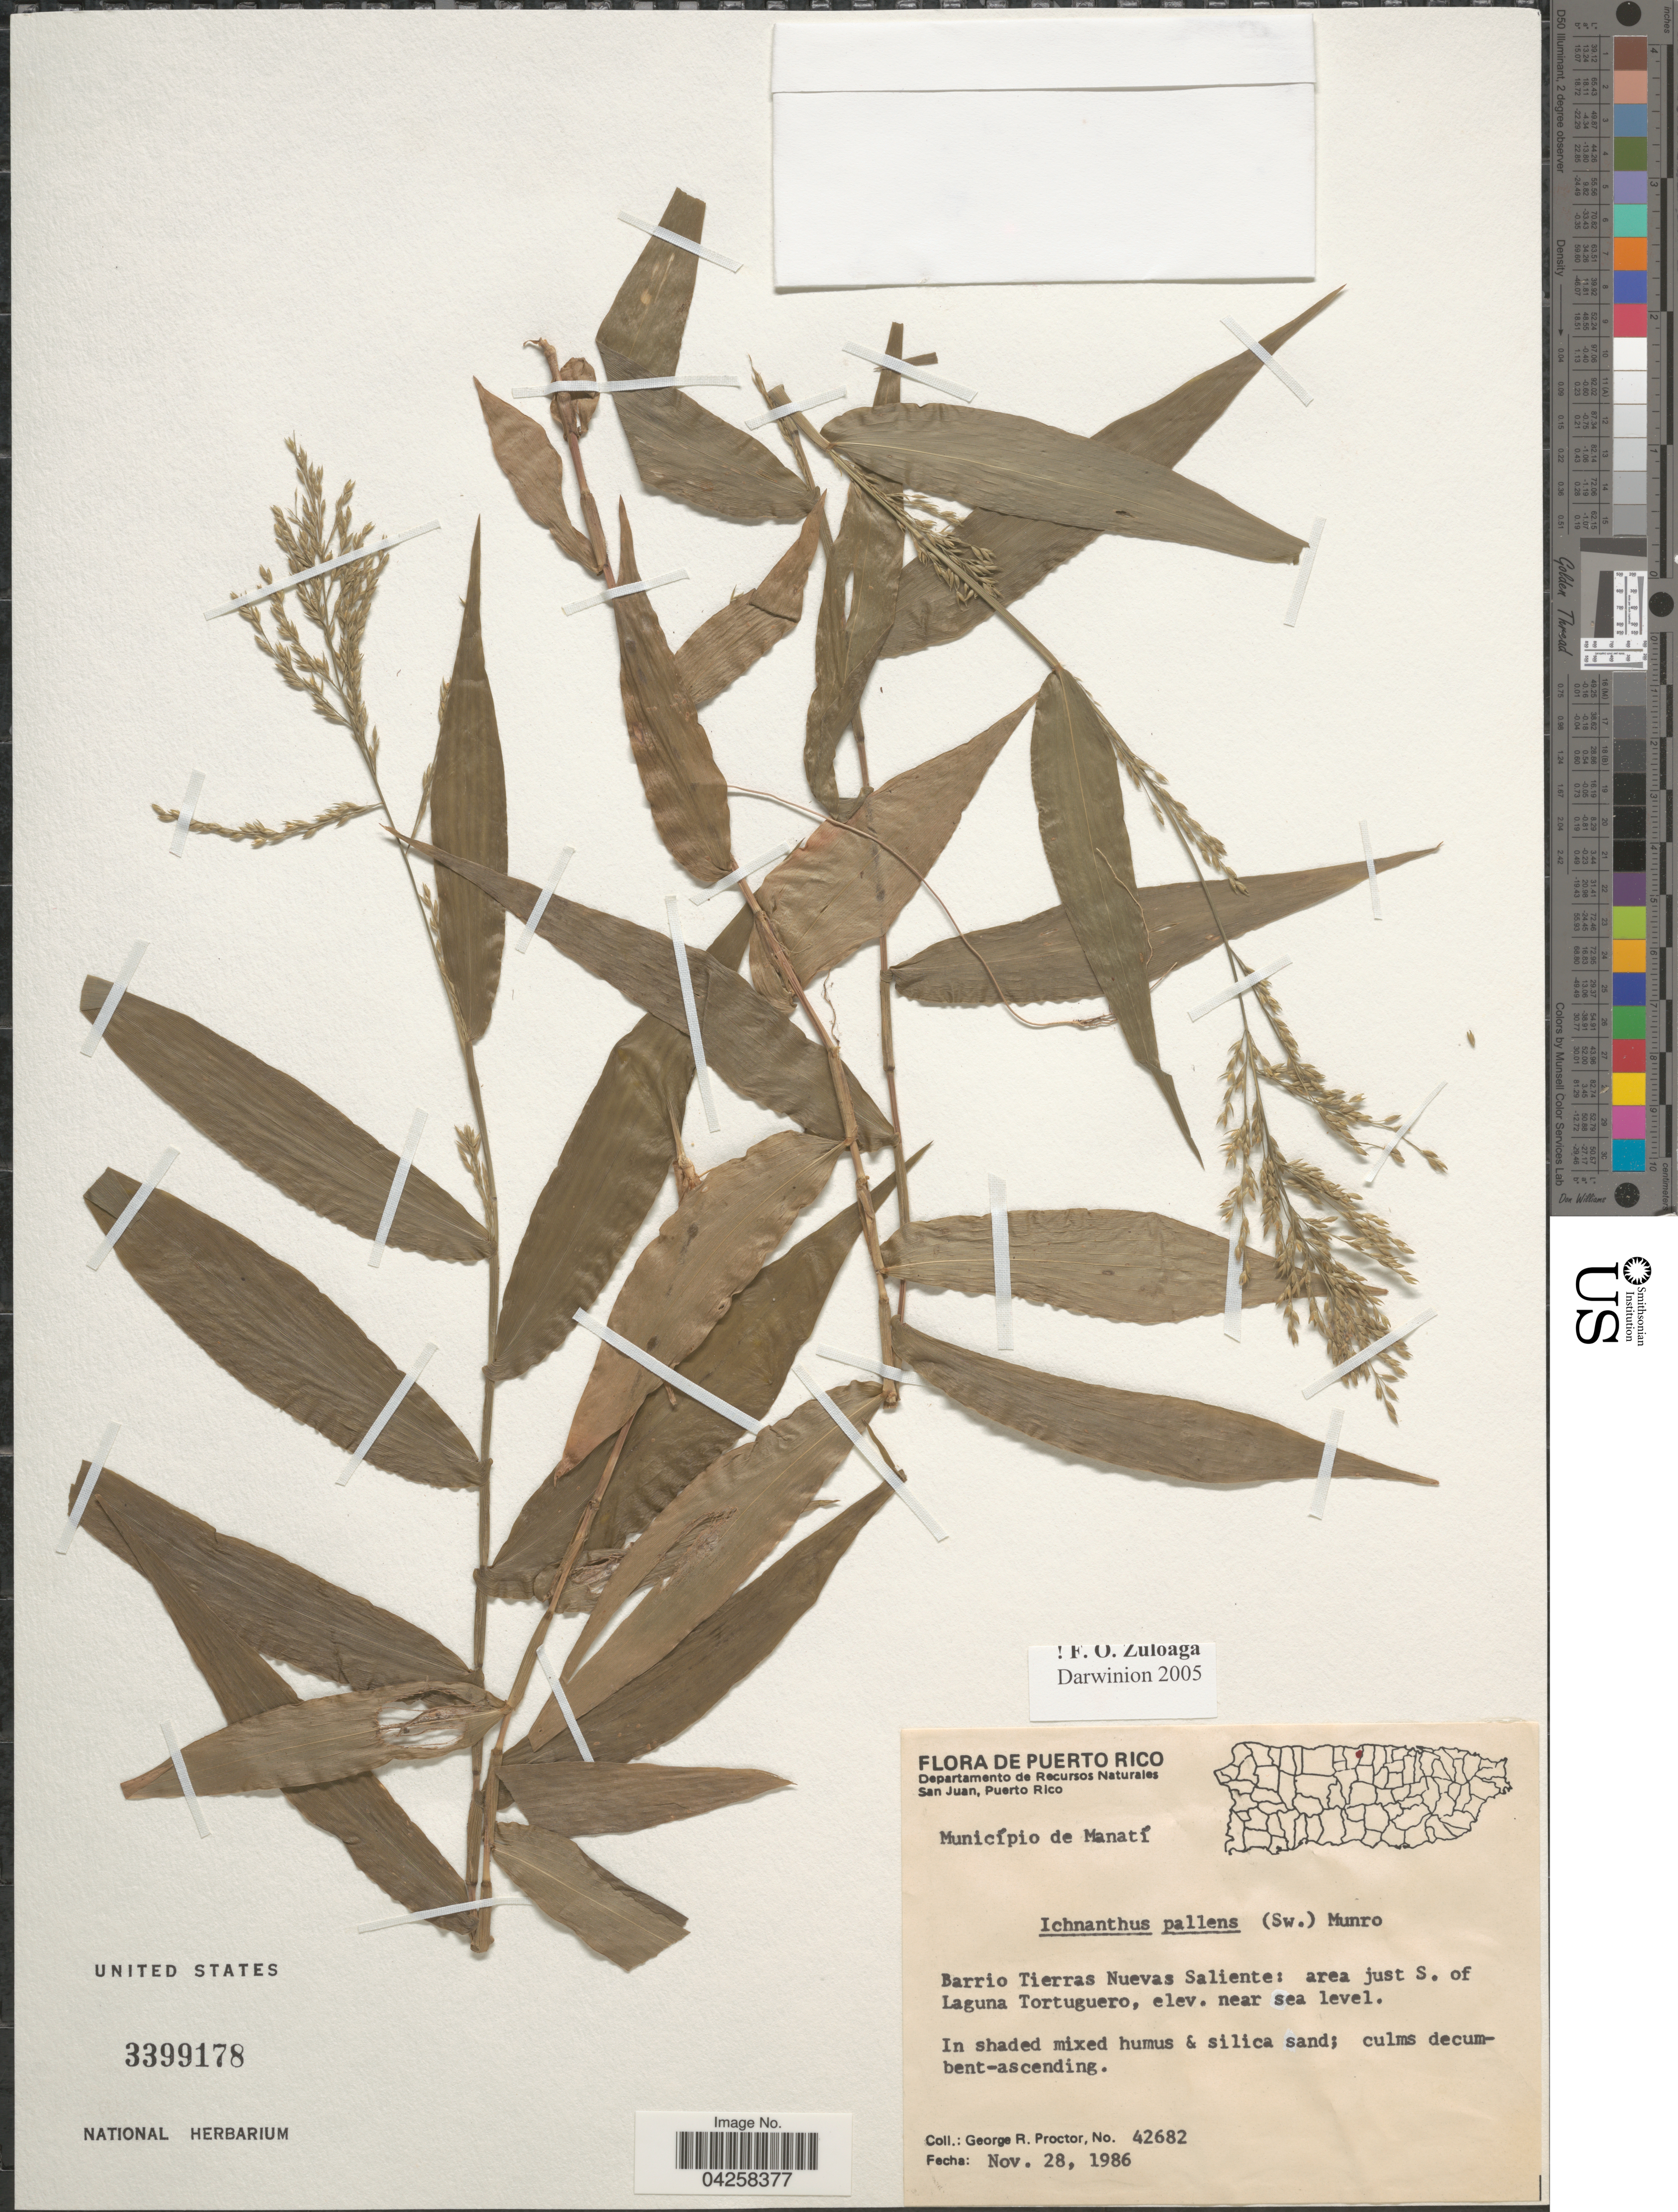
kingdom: Plantae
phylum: Tracheophyta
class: Liliopsida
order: Poales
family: Poaceae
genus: Ichnanthus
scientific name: Ichnanthus pallens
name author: (Sw.) Munro ex Benth.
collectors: G. Proctor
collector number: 42682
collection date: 1986-11-28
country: Puerto Rico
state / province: San Juan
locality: Departamento de Recursos Naturales. Barrio Tierras Nuevas Saliente: area just S. of Laguna Tortuguero.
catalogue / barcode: US 3399178